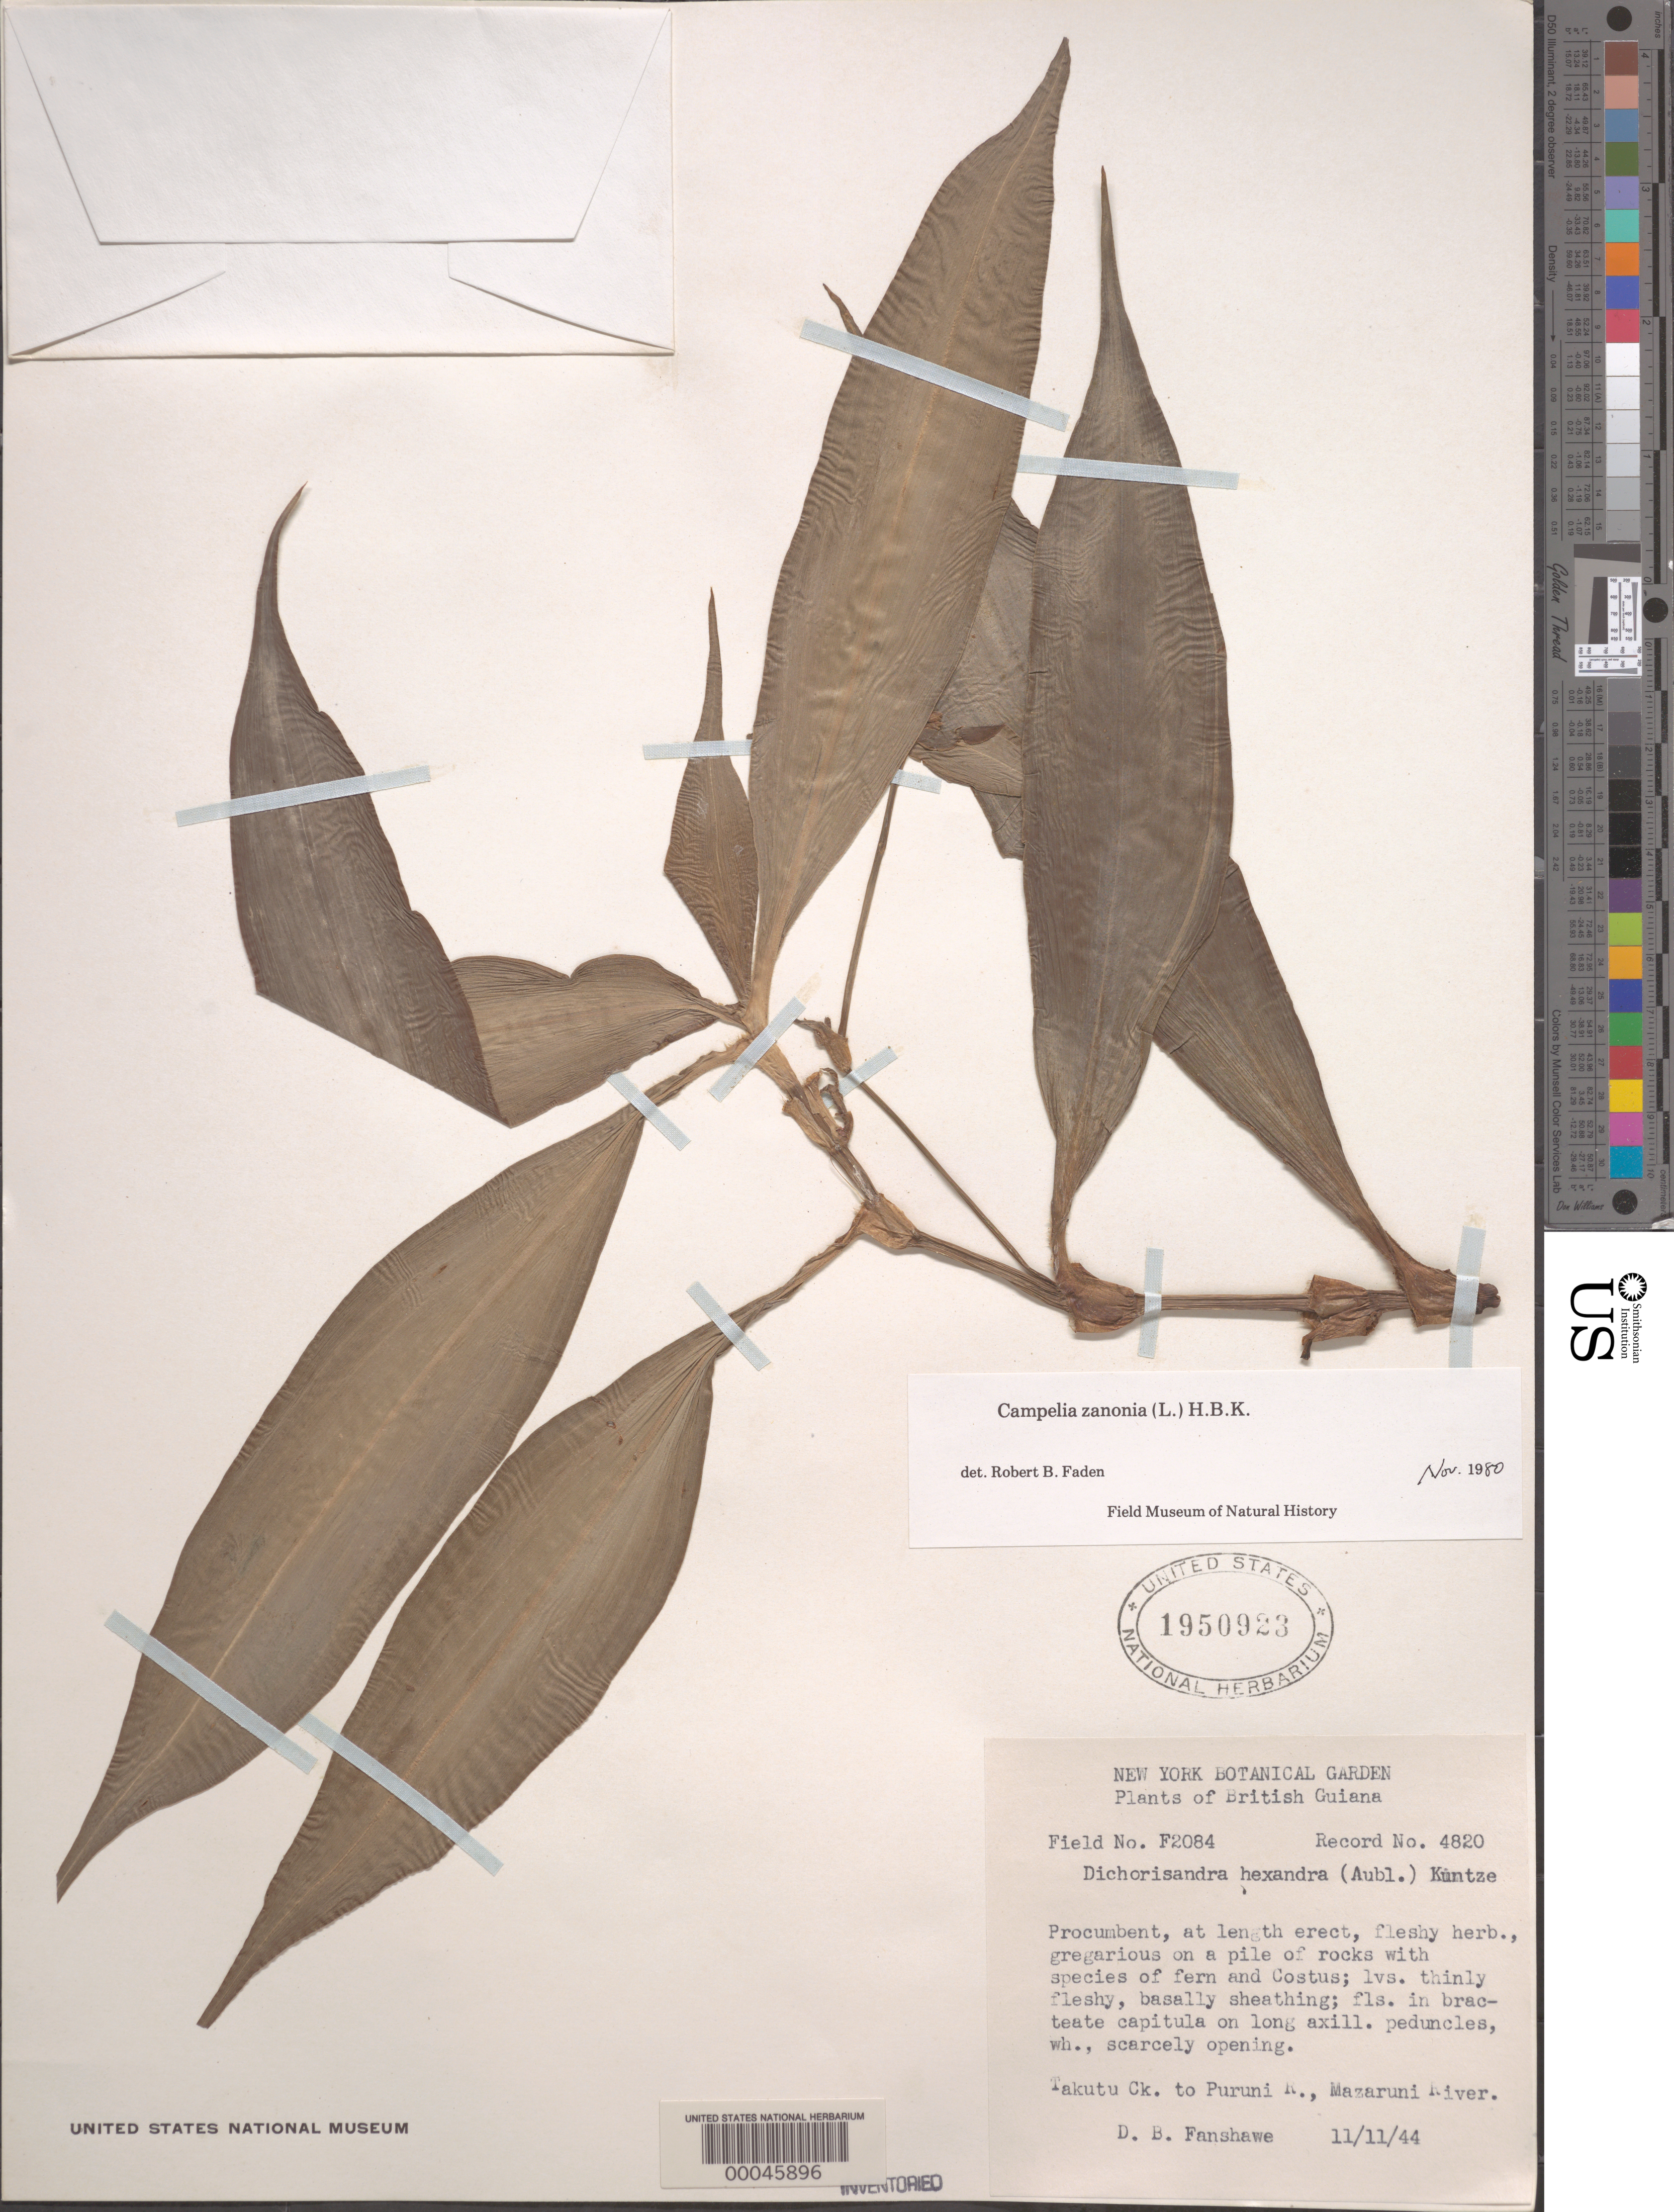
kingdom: Plantae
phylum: Tracheophyta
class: Liliopsida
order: Commelinales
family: Commelinaceae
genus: Tradescantia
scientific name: Tradescantia zanonia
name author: (L.) Sw.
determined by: Faden, Robert B., (US), Smithsonian Institution - National Museum of Natural History (UNITED STATES)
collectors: D. B. Fanshawe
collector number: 4820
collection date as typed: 11 Nov 1944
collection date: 1944-11-11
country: Guyana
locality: Takutu ck. puruni river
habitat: Rocky area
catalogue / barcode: US 1950923